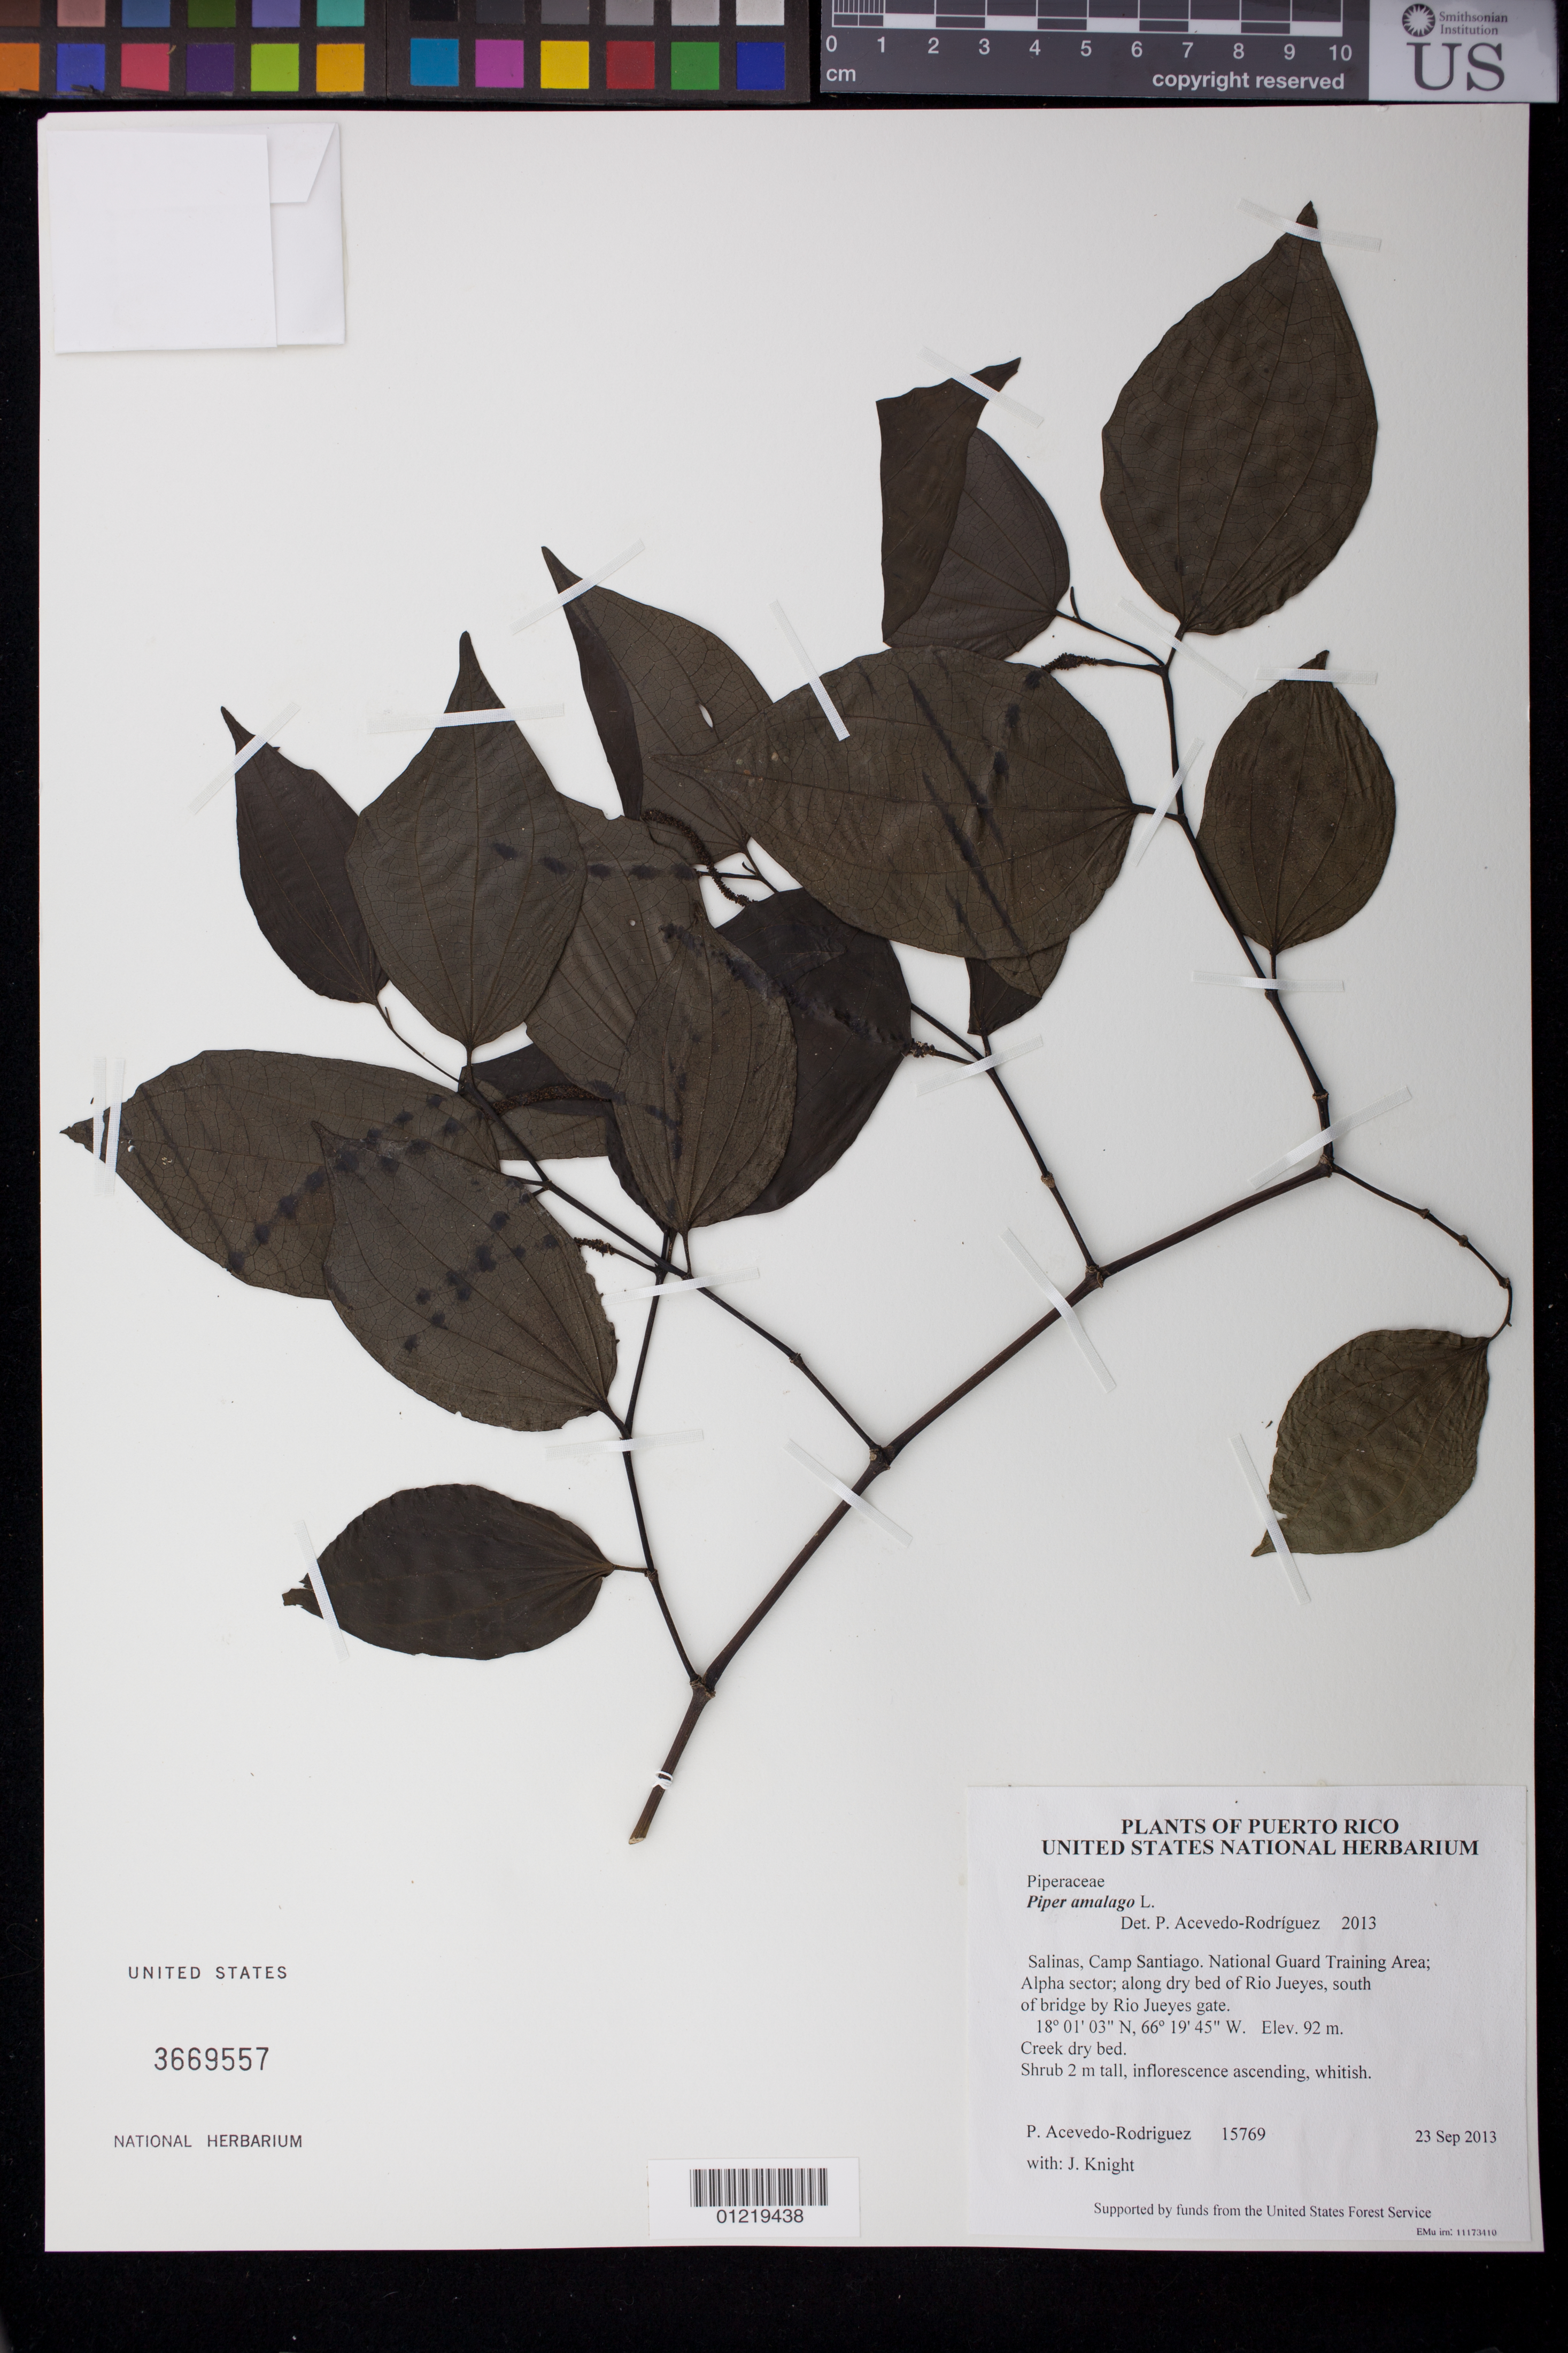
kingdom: Plantae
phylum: Tracheophyta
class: Magnoliopsida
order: Piperales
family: Piperaceae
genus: Piper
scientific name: Piper amalago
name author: L.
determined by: Acevedo-Rodríguez, P., (BOT), Smithsonian Institution - National Museum of Natural History (UNITED STATES)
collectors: P. Acevedo-Rodr. & J. Knight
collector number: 15769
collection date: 2013-09-23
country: Puerto Rico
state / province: Salinas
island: Puerto Rico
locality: Camp Santiago. National Guard Training Area; Alpha sector; along dry bed of Rio Jueyes, south of bridge by Rio Jueyes gate.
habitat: Creek dry bed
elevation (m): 92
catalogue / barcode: US 3669557